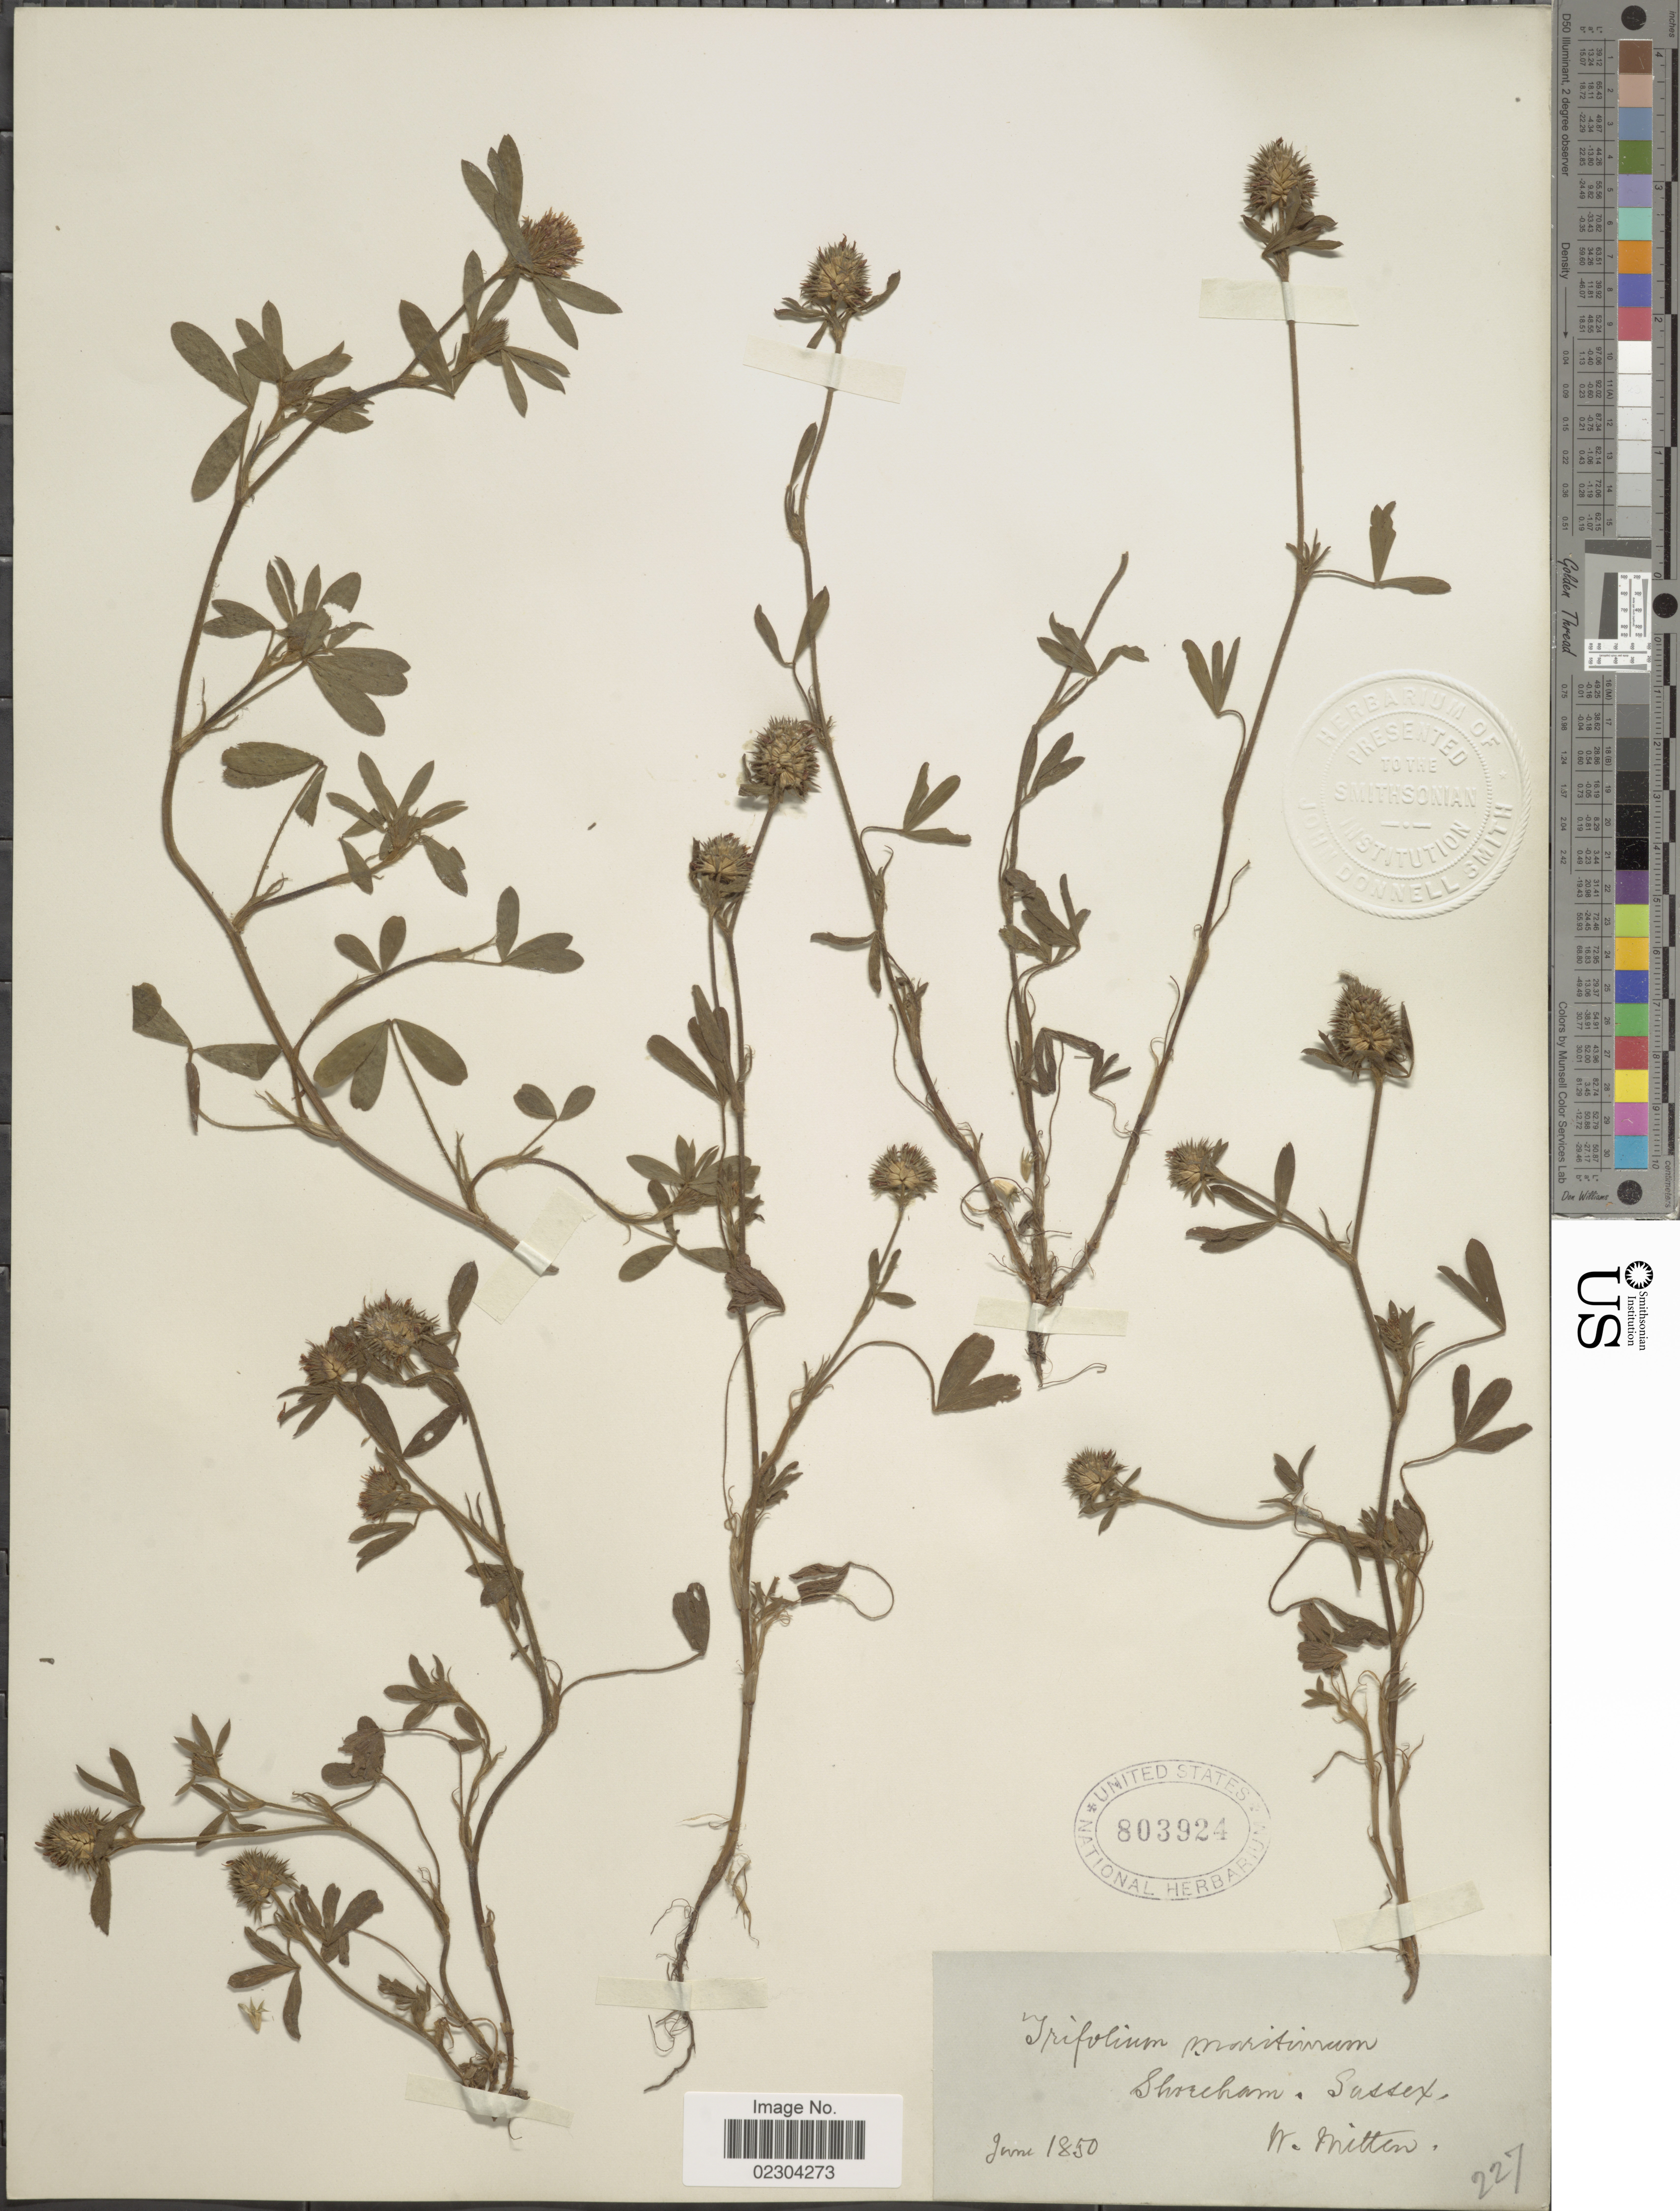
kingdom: Plantae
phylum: Tracheophyta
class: Magnoliopsida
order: Fabales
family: Fabaceae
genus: Trifolium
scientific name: Trifolium maritimum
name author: Huds.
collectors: W. Mitten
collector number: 227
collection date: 1850-06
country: United Kingdom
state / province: England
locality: Shoreham, Sussex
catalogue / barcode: US 803924